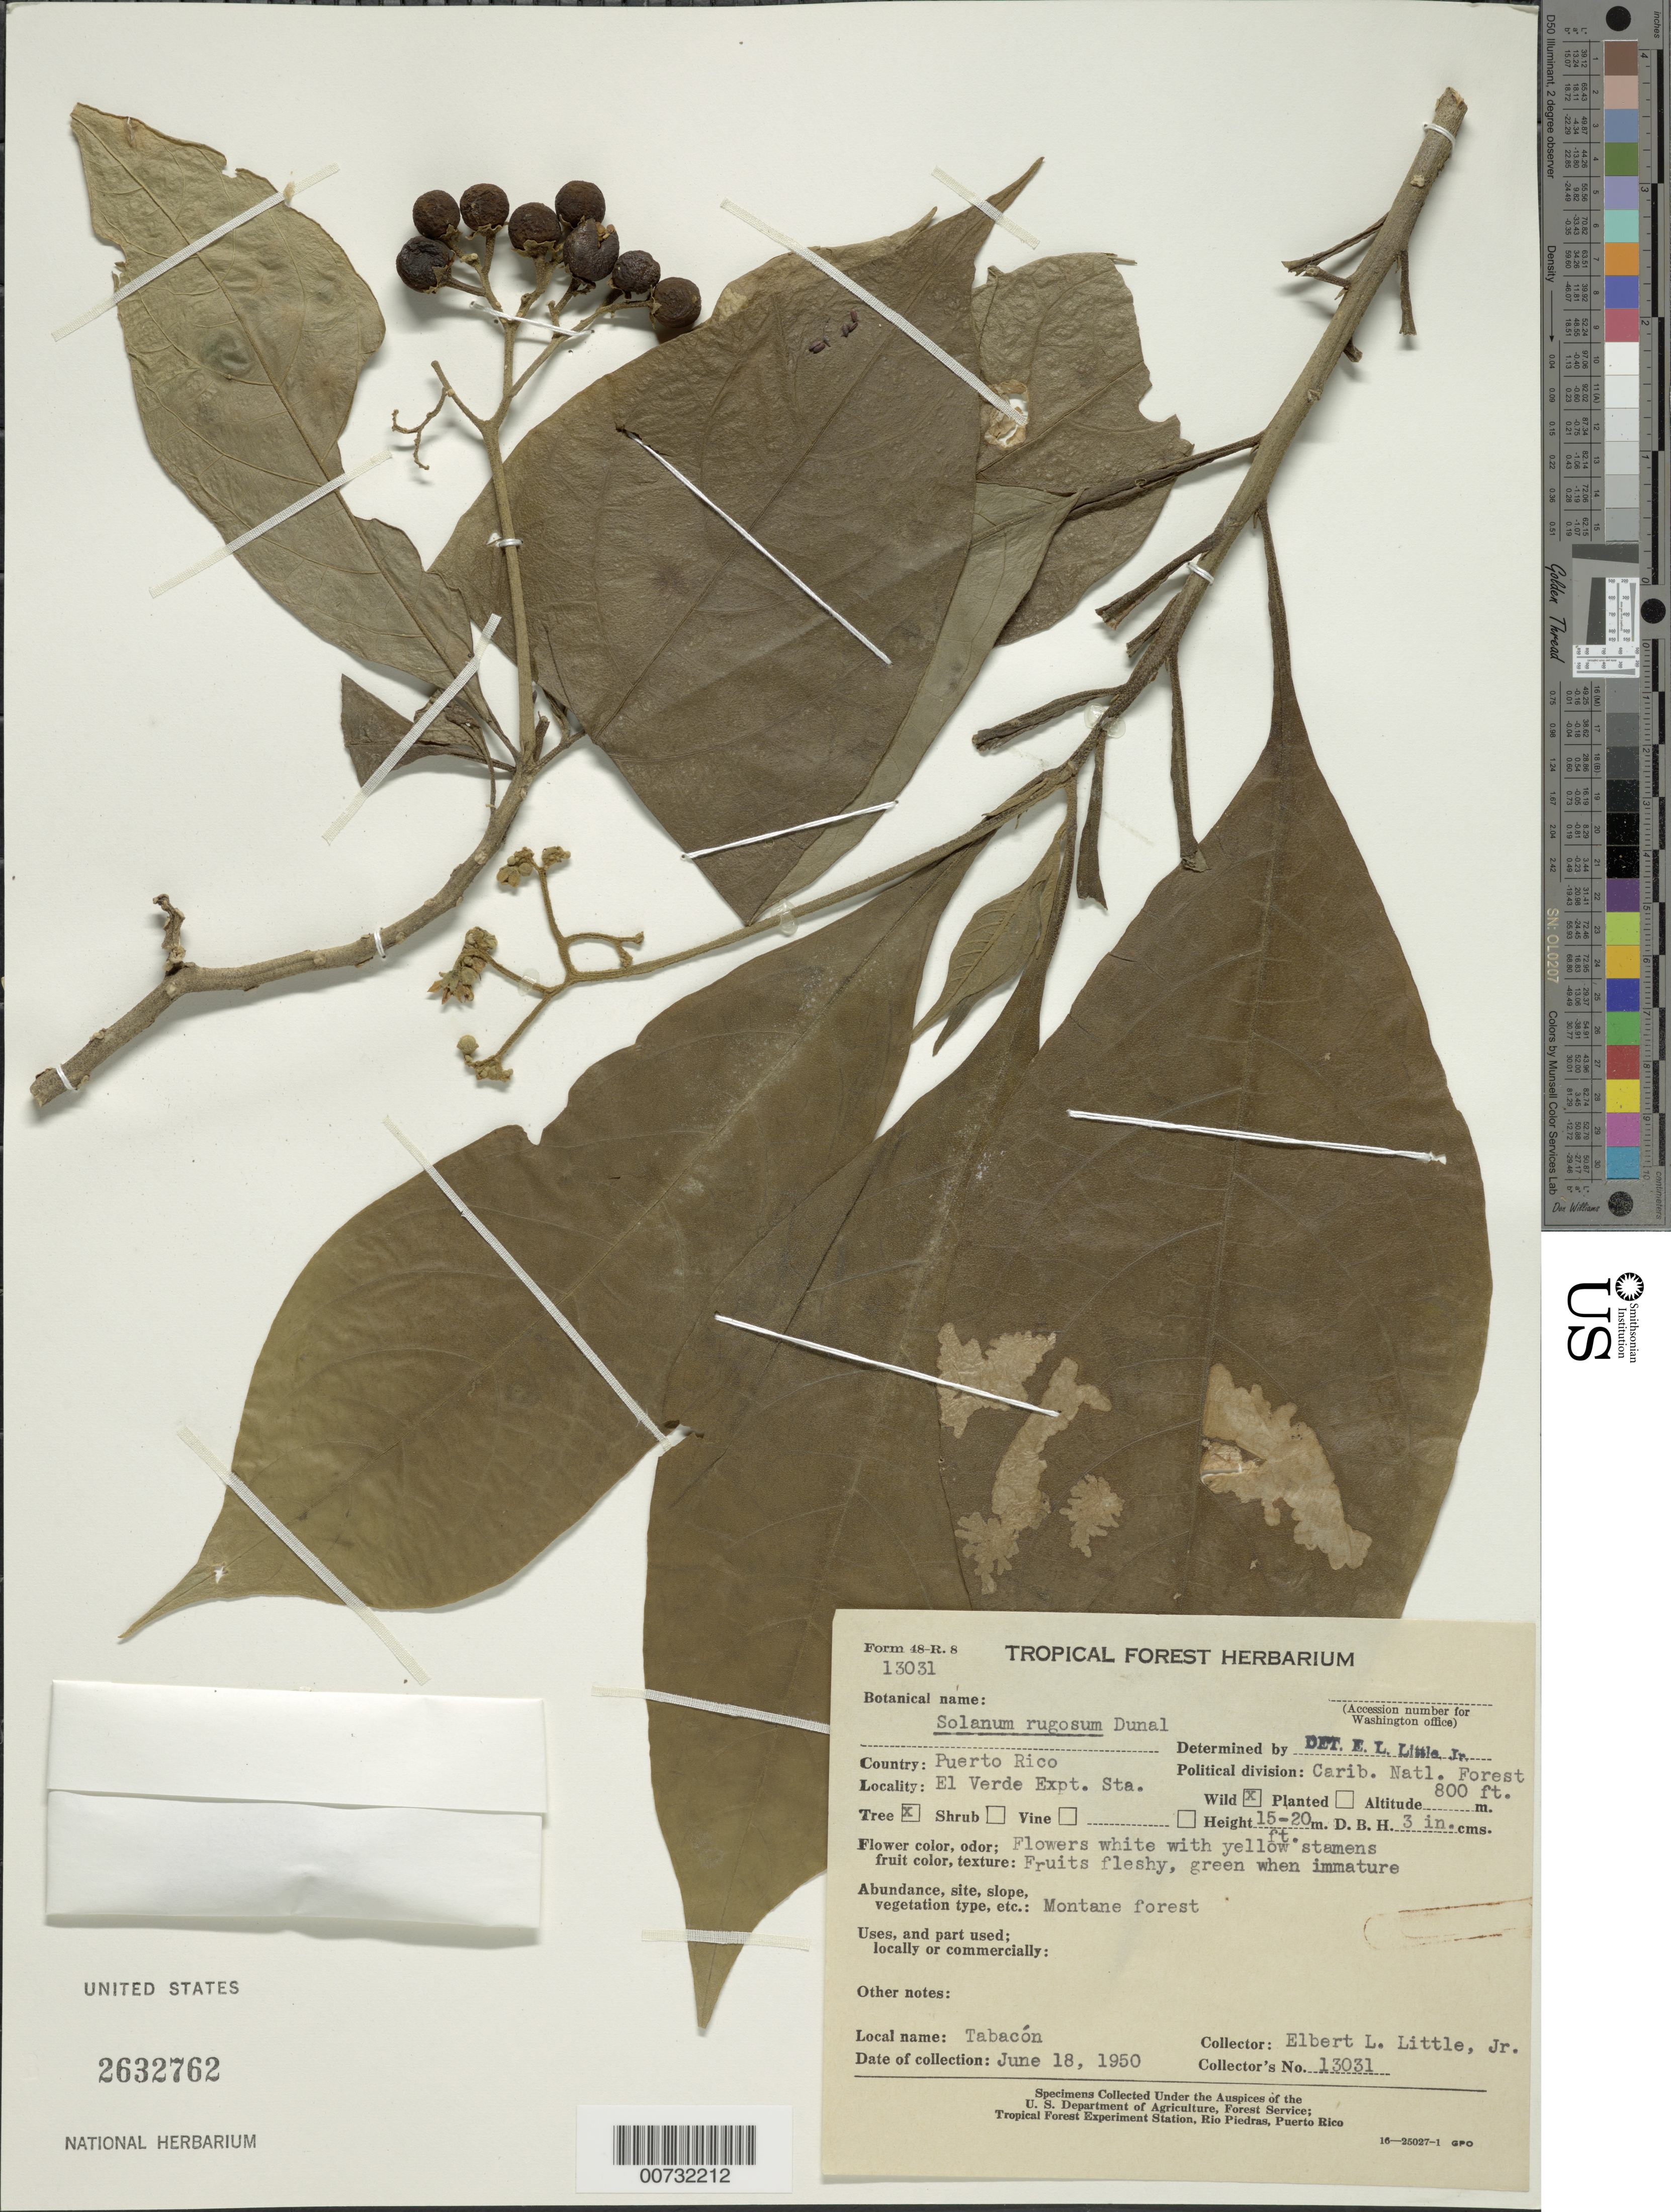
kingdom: Plantae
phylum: Tracheophyta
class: Magnoliopsida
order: Solanales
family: Solanaceae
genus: Solanum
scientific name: Solanum rugosum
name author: Dunal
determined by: Little, Elbert L., Jr., (FSSR), United States Department of Agriculture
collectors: E. L. Little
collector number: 13031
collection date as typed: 18 Jun 1950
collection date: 1950-06-18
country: Puerto Rico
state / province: Río Grande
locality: El Verde Exp. Station, Carib. Natl. Forest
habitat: Montane forest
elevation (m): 244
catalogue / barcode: US 2632762